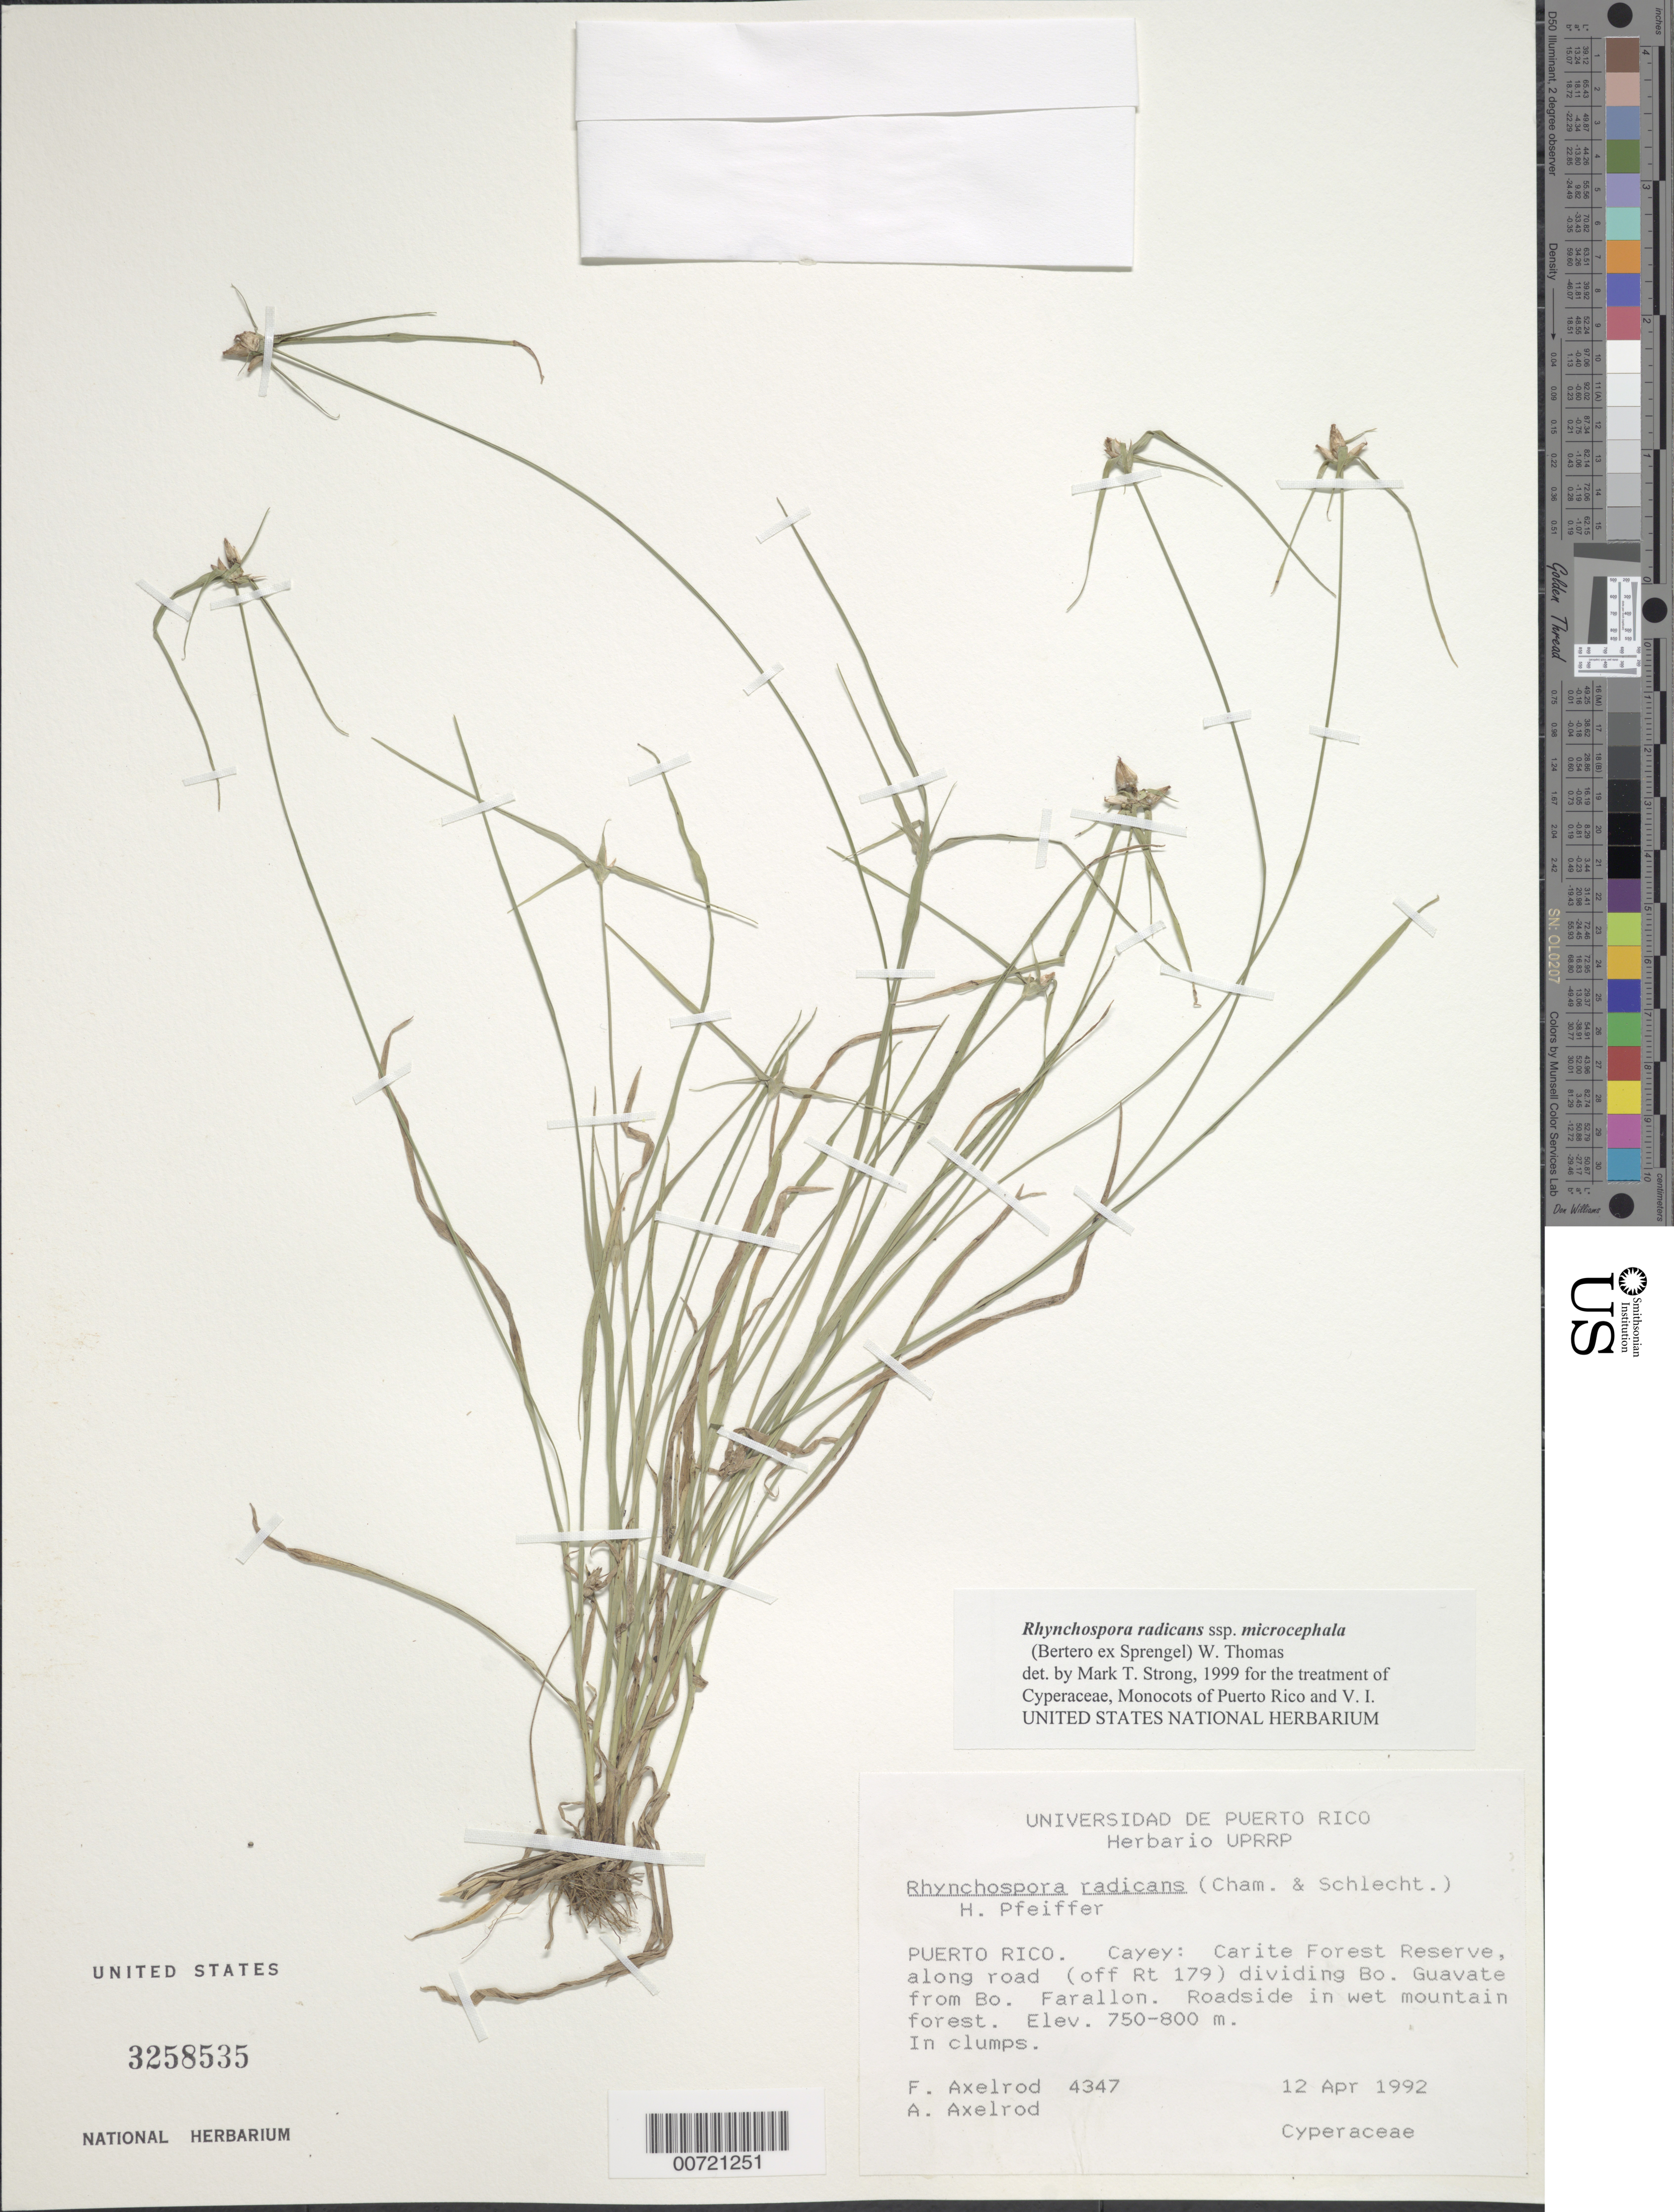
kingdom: Plantae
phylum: Tracheophyta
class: Liliopsida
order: Poales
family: Cyperaceae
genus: Rhynchospora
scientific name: Rhynchospora radicans subsp. microcephala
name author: (Bertero ex Spreng.) W.W. Thomas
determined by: Strong, M. T., (US), Smithsonian Institution - National Museum of Natural History (UNITED STATES)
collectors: F. S. Axelrod & A. Axelrod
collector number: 4347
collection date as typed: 12 Apr 1992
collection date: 1992-04-12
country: Puerto Rico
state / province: Cayey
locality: Cayey: Carite Forest Reserve, along road (off Rt. 179) dividing Bo. Guavate from Bo. Farallon.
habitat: Roadside in wet mountain forest.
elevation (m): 750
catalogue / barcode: US 3258535